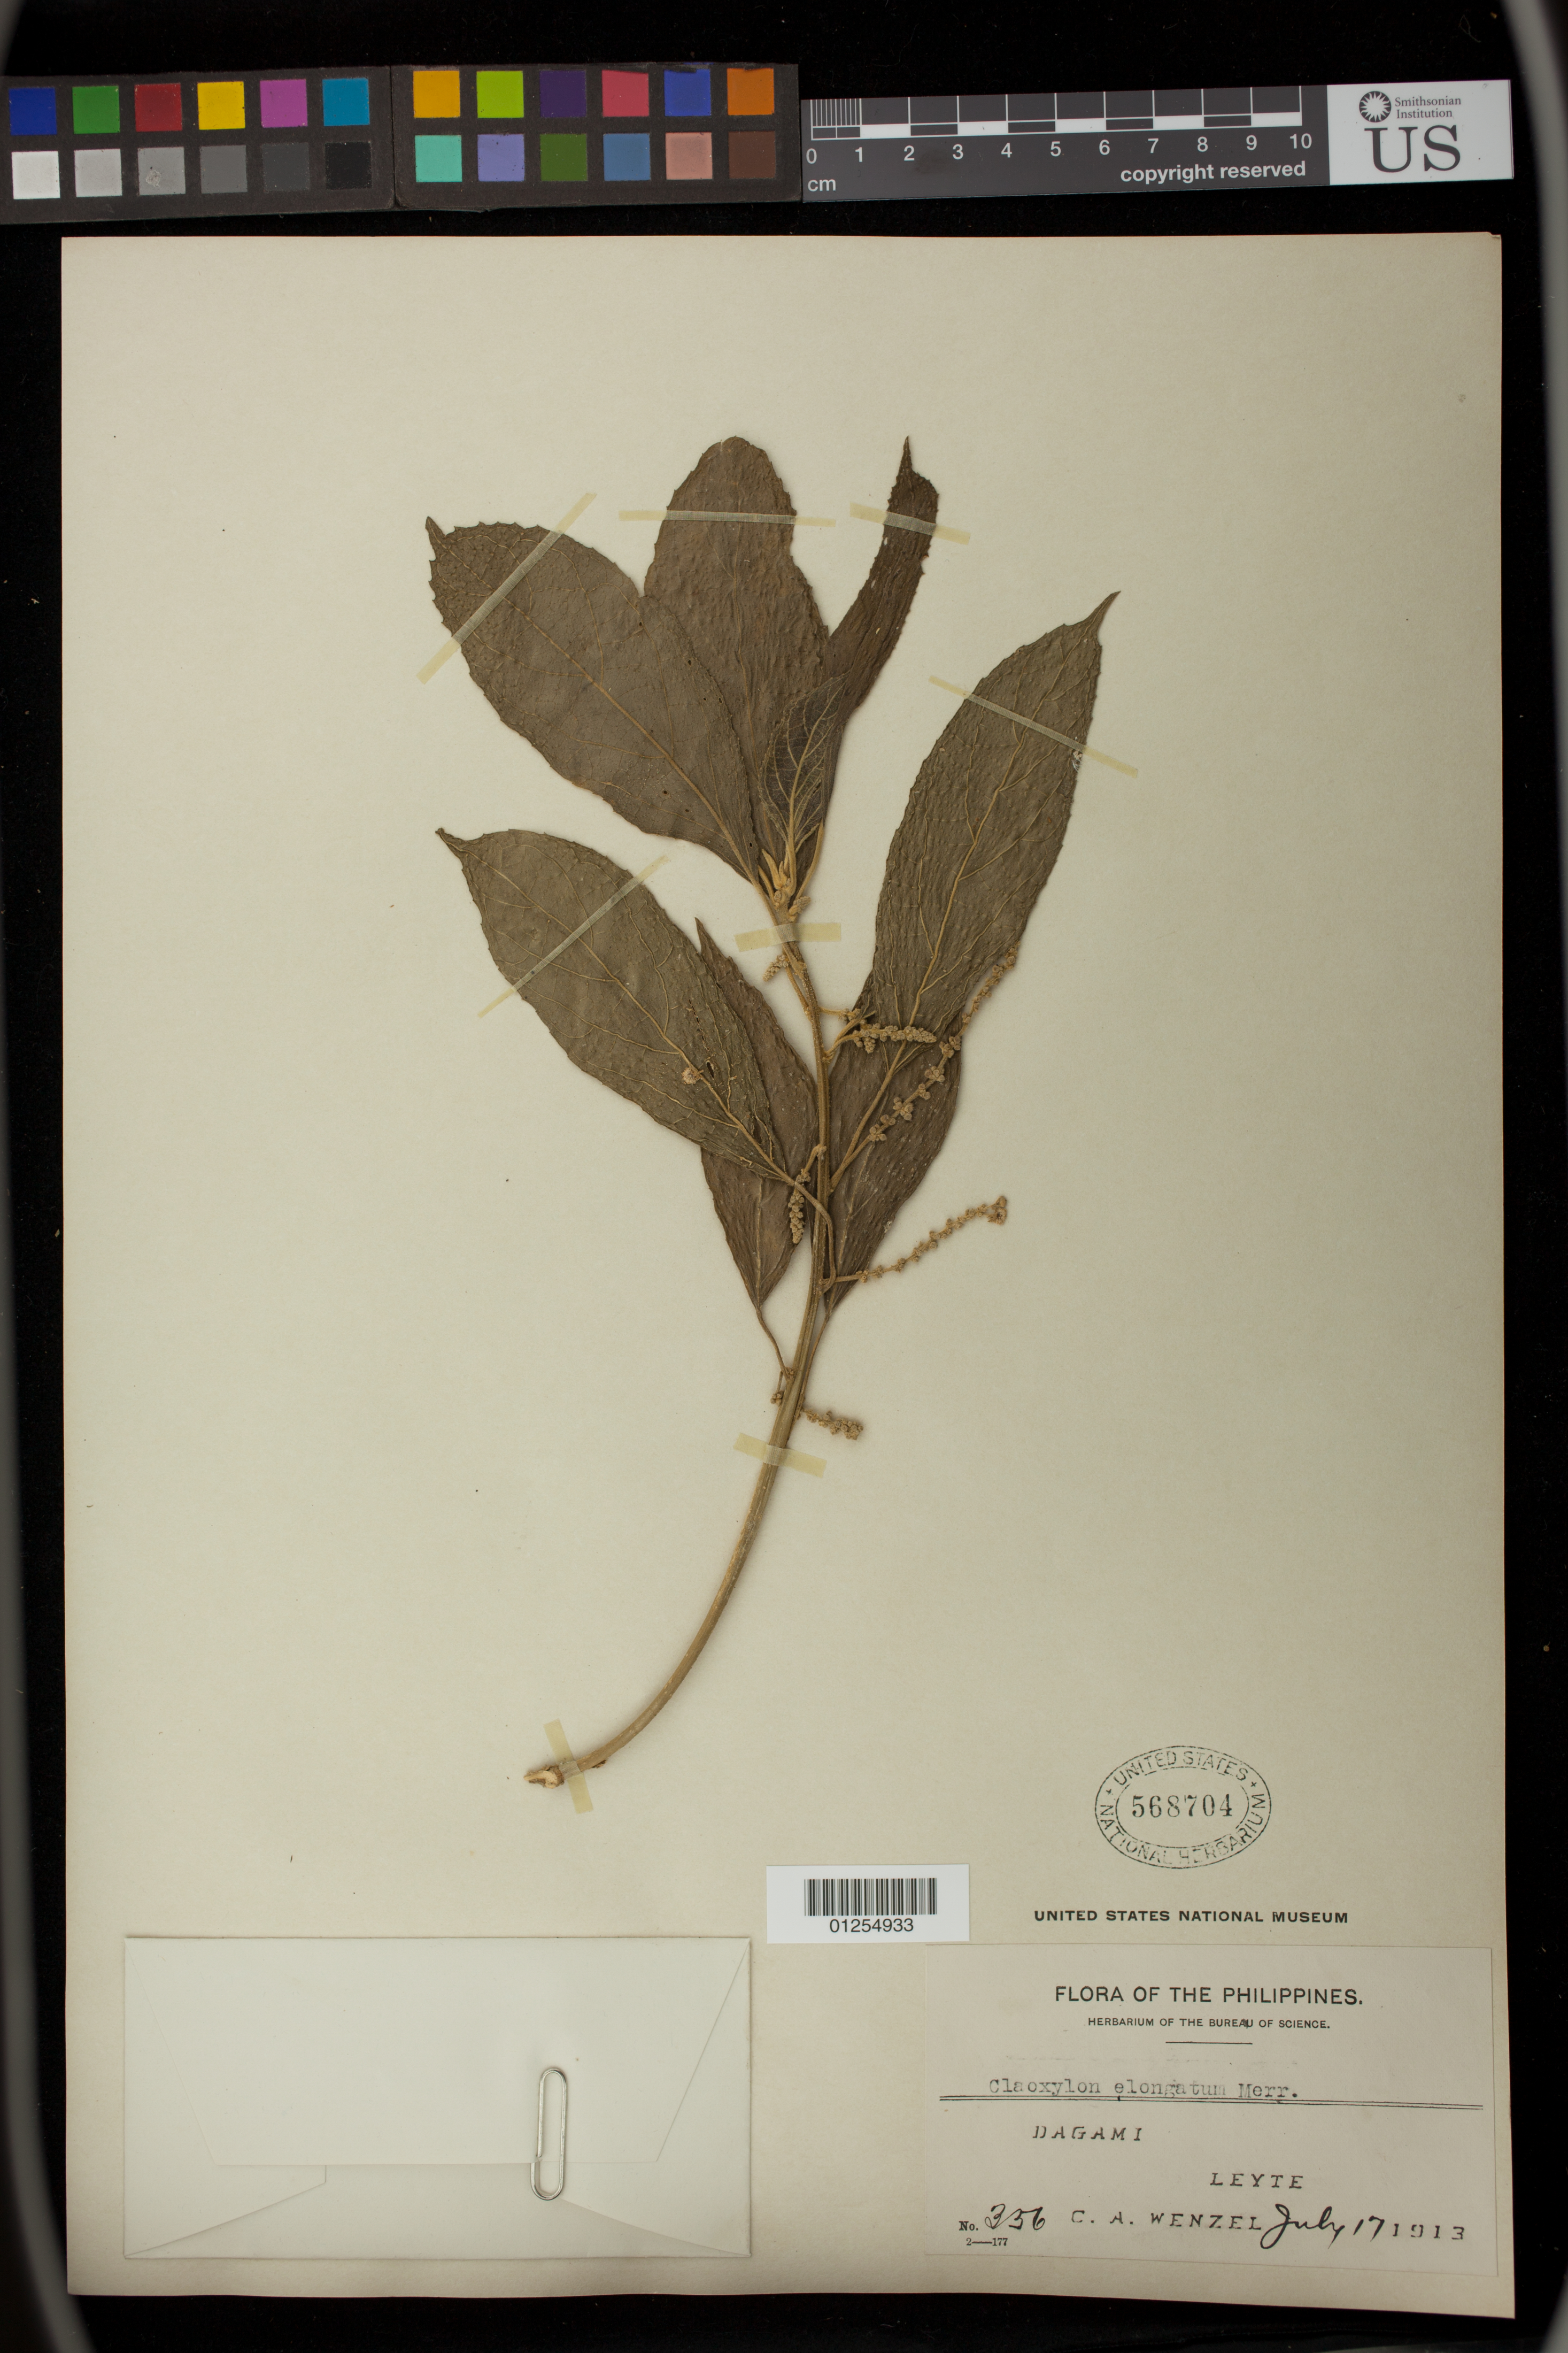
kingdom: Plantae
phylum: Tracheophyta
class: Magnoliopsida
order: Malpighiales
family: Euphorbiaceae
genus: Claoxylon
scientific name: Claoxylon elongatum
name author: Merr.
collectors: C. Wenzel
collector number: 356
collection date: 1913-07-17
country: Philippines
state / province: Eastern Visayas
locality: Dagami, Leyte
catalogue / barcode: US 568704